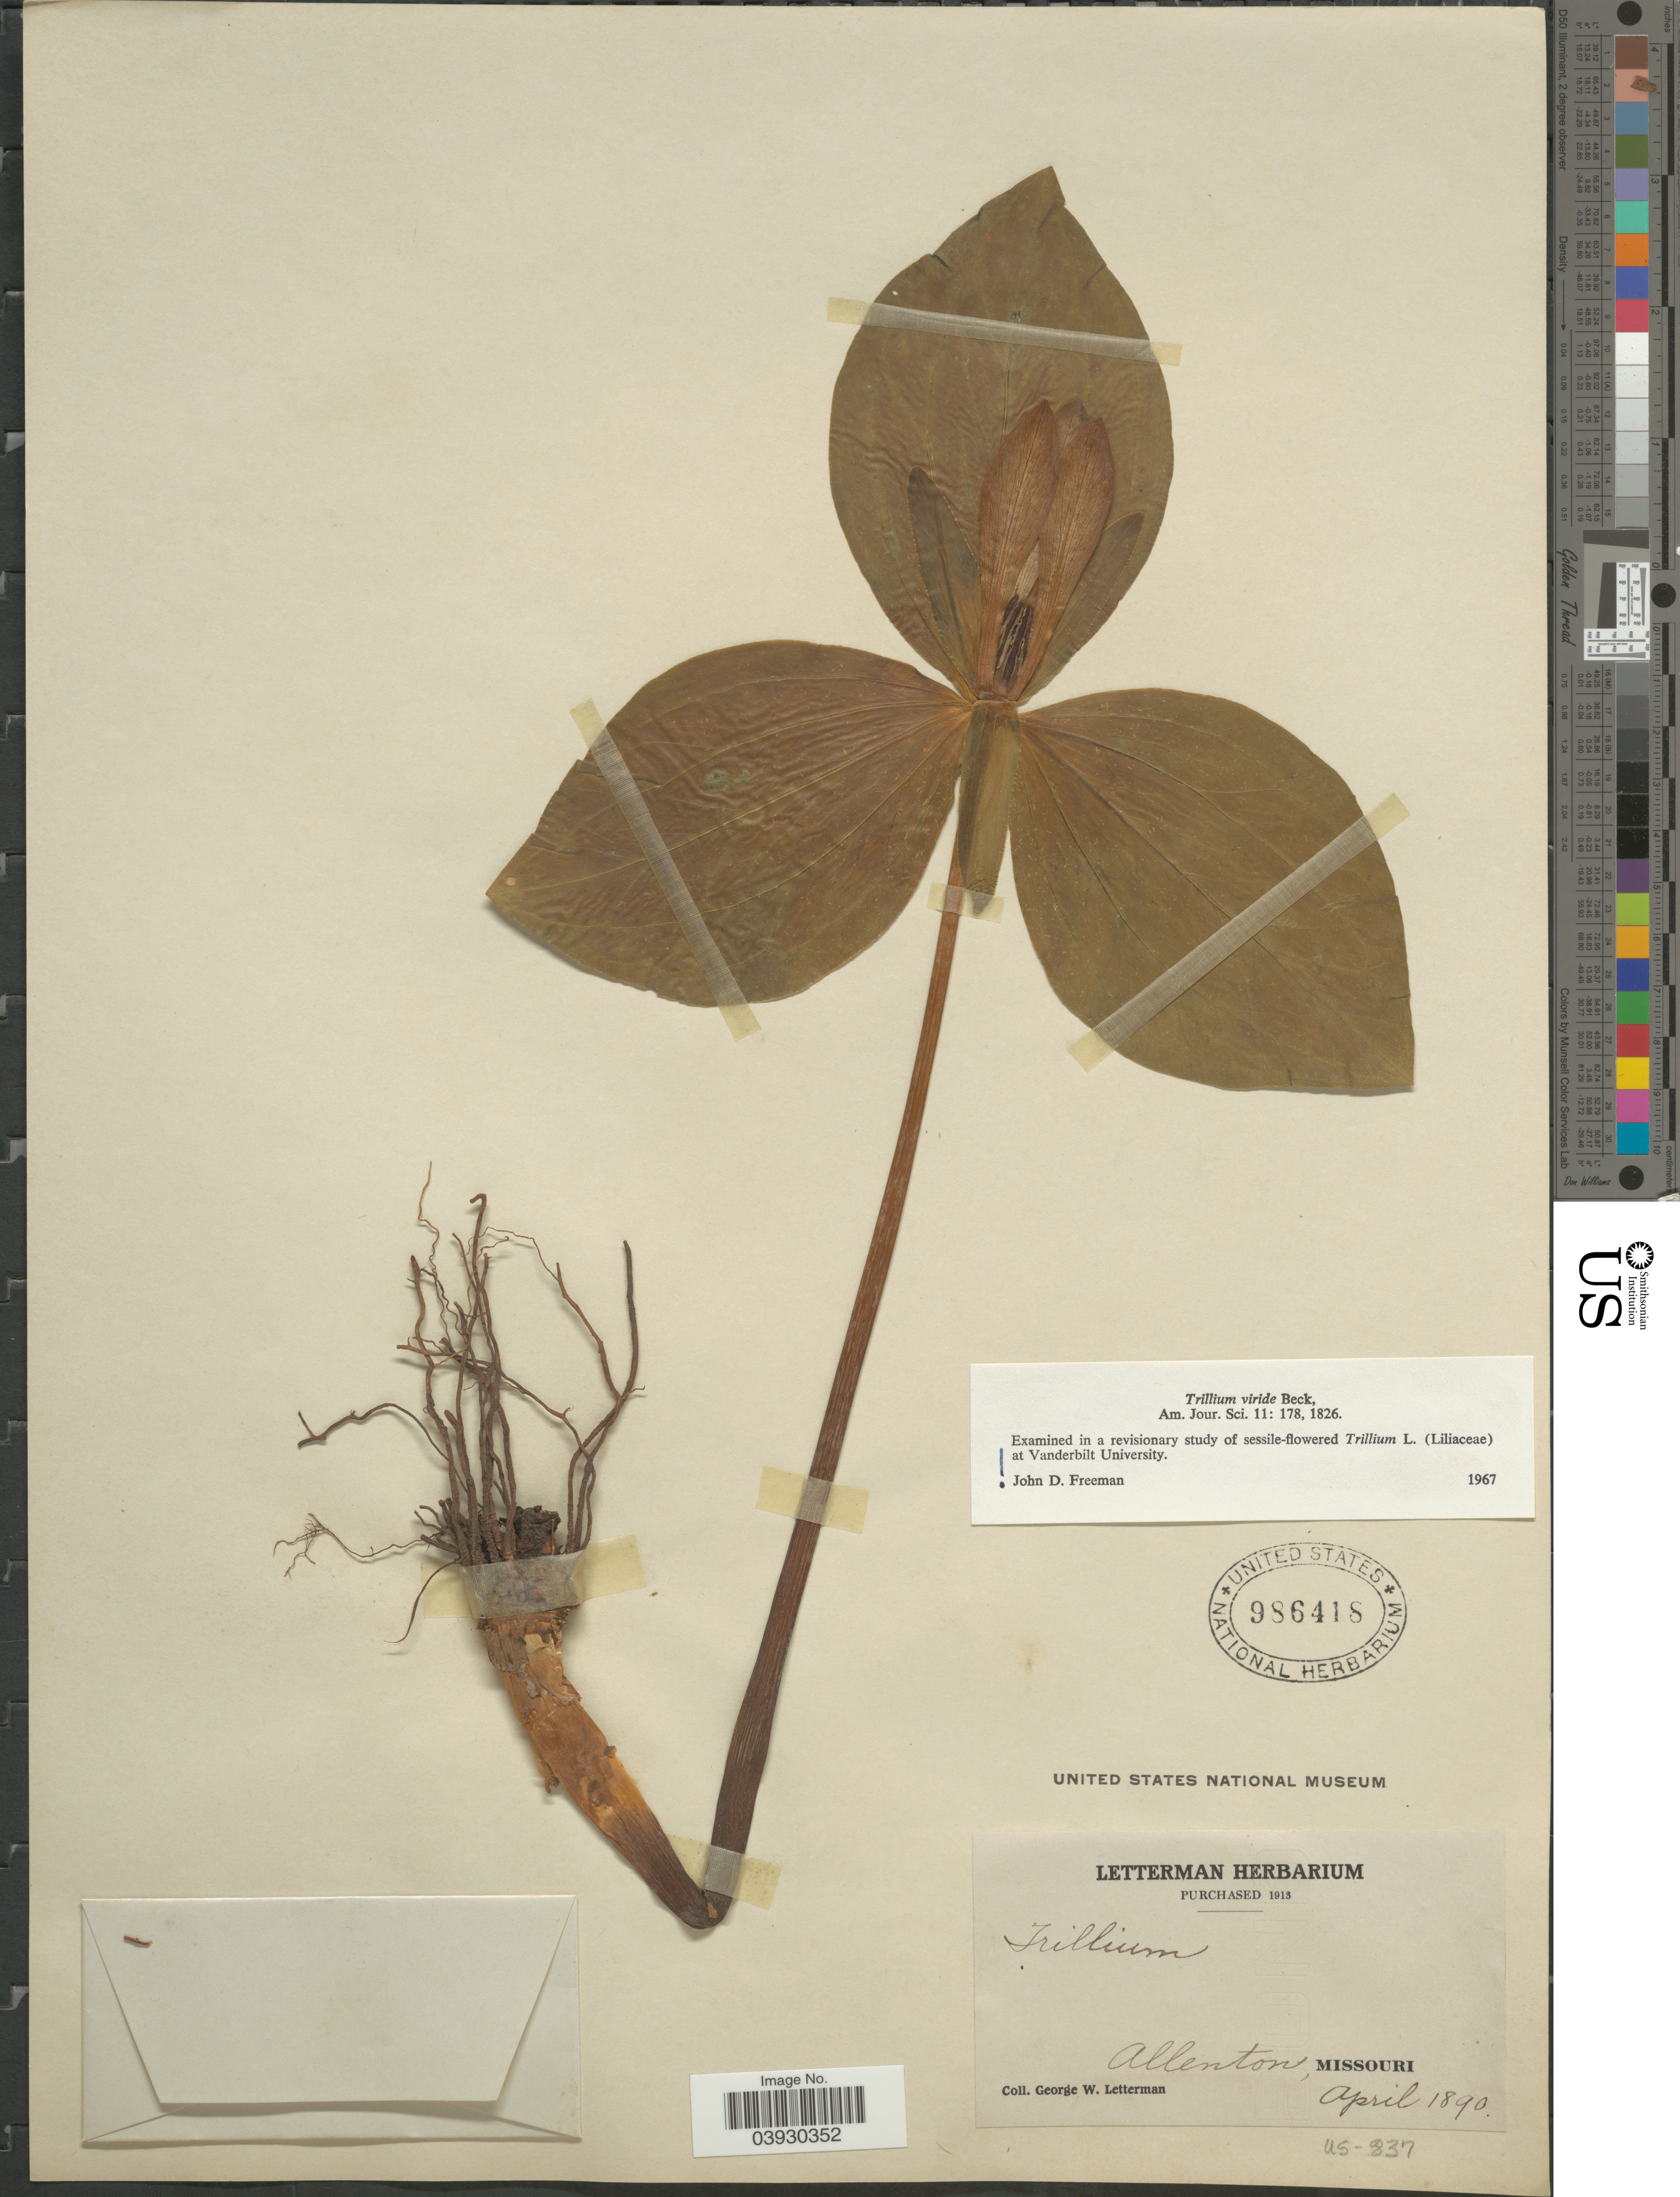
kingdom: Plantae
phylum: Tracheophyta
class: Liliopsida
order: Liliales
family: Melanthiaceae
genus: Trillium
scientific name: Trillium viride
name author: L.C. Beck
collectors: G. W. Letterman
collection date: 1890-04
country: United States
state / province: Missouri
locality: Allenton.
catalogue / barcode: US 986418